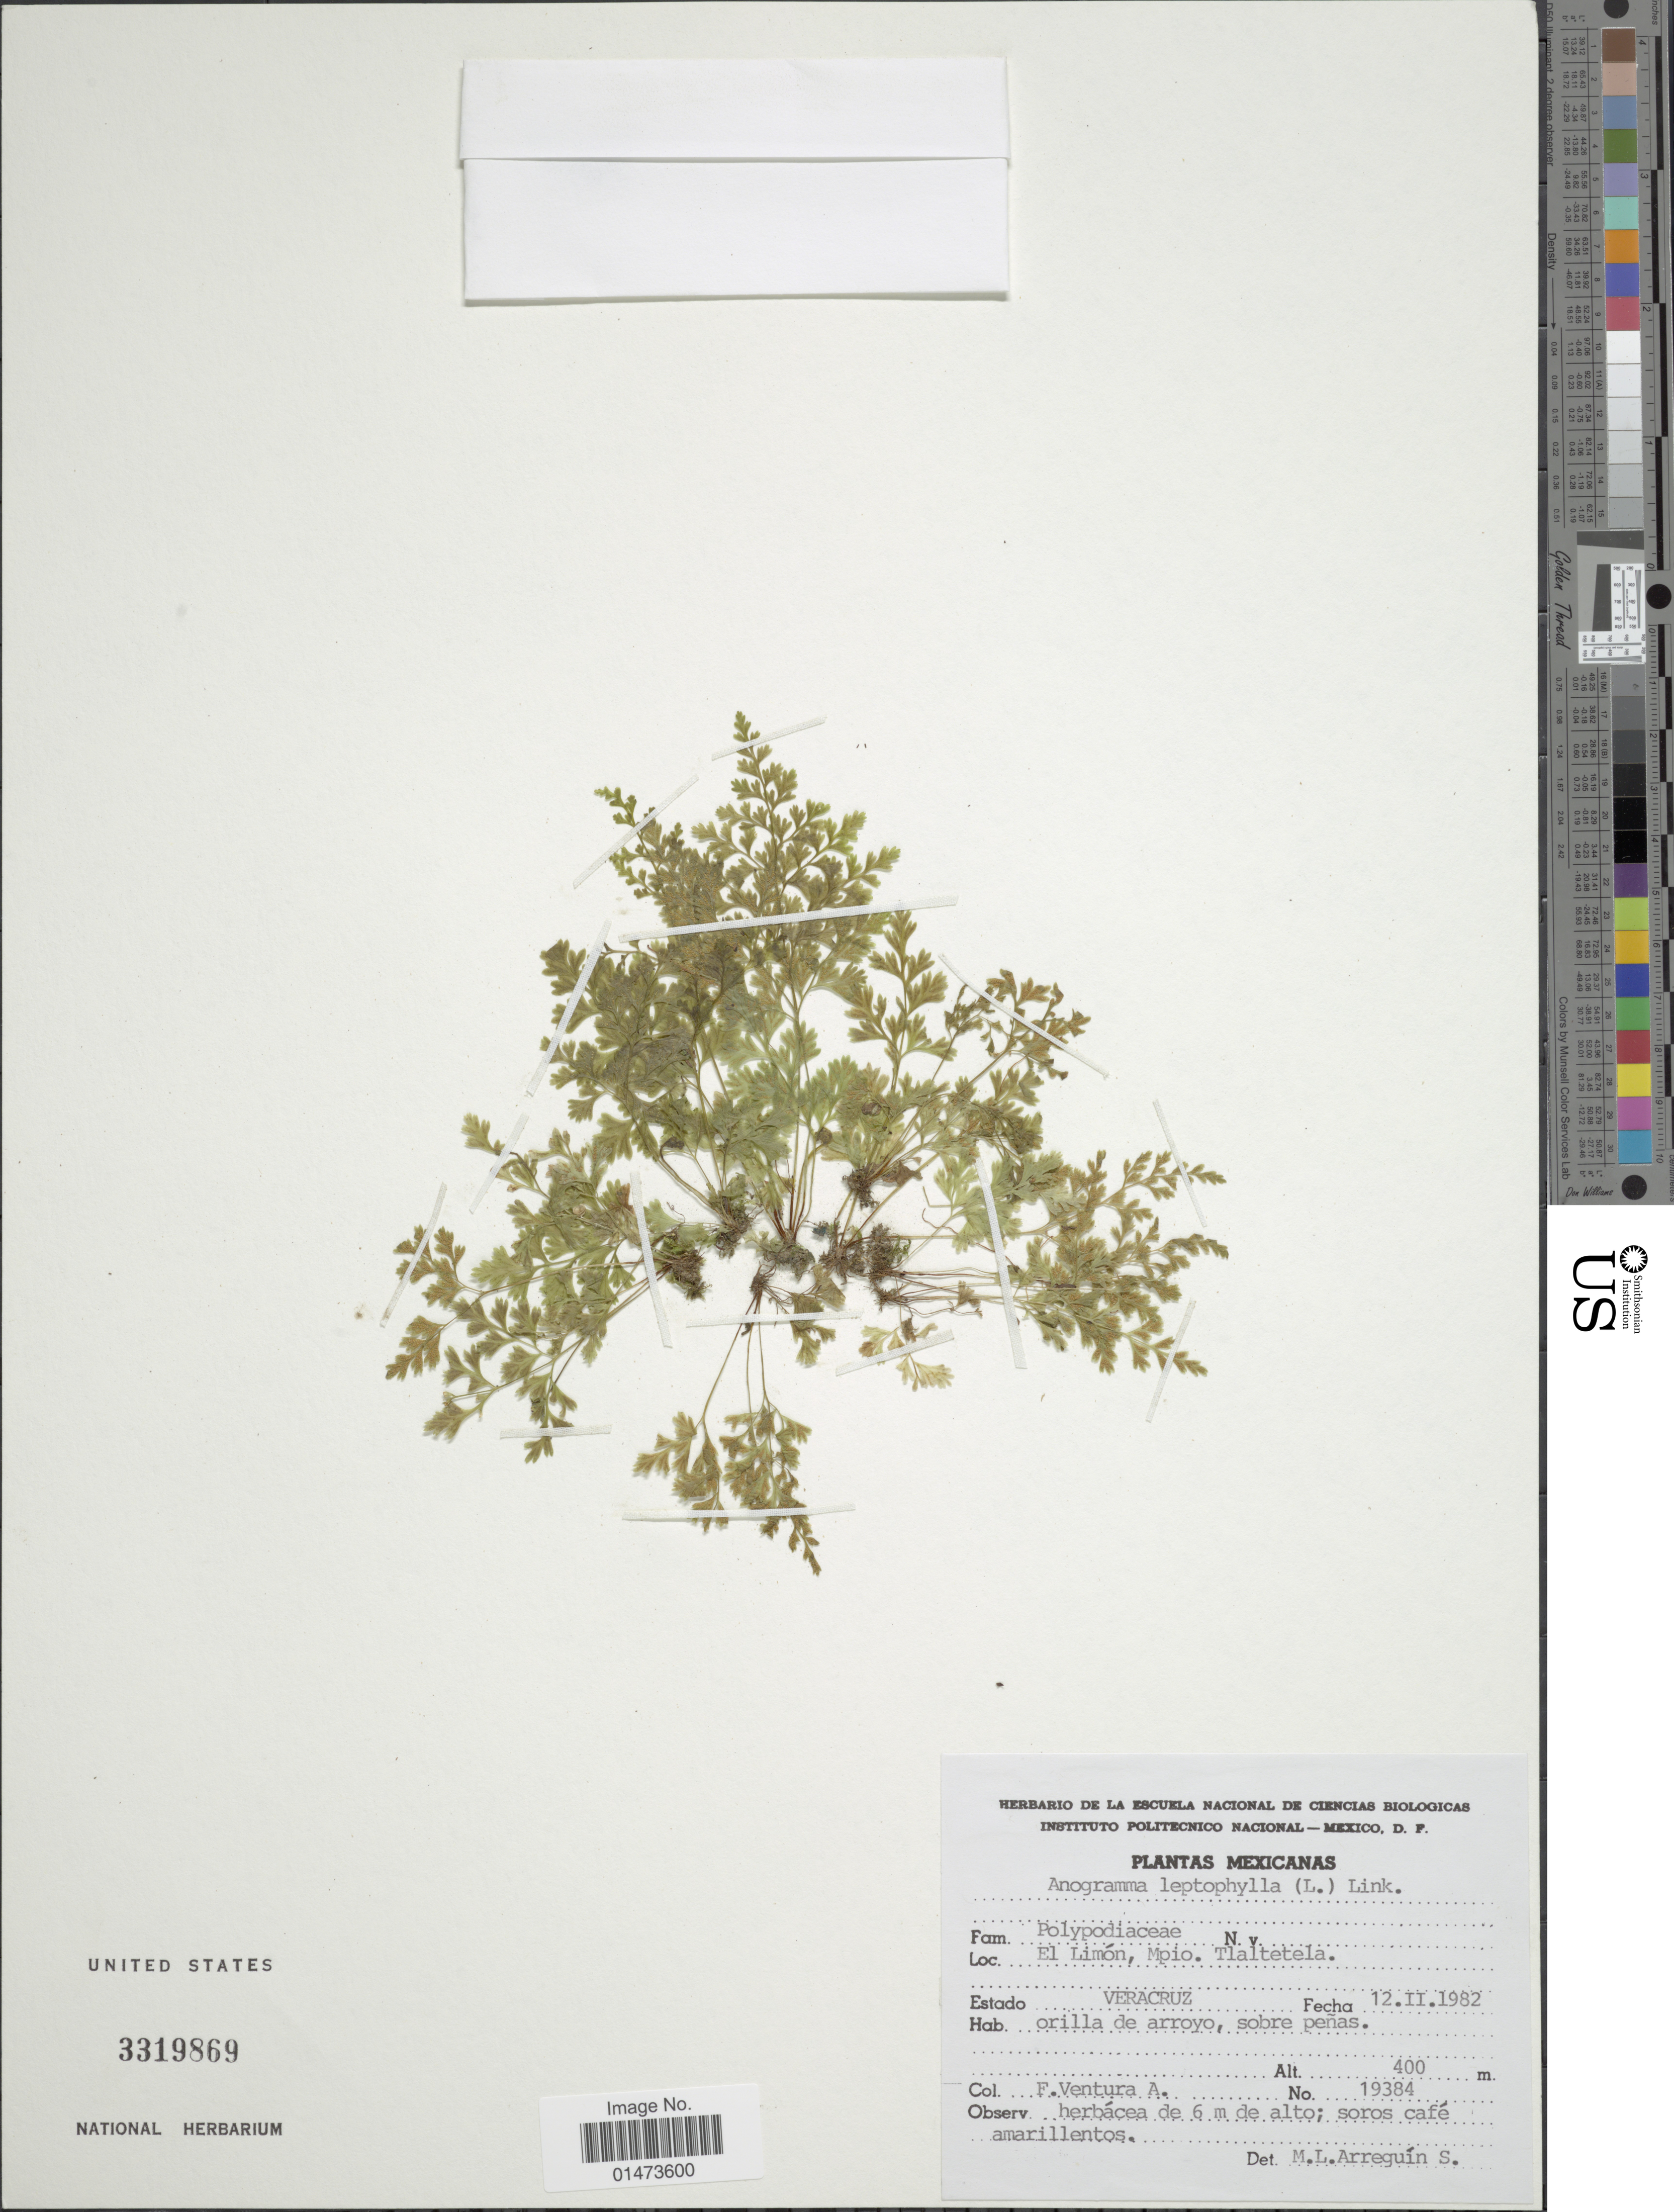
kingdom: Plantae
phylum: Tracheophyta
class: Polypodiopsida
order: Polypodiales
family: Pteridaceae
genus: Anogramma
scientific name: Anogramma leptophylla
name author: (L.) Link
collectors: F. Ventura A.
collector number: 19384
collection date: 1982-02-12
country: Mexico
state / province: Veracruz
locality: El Limón, Mpio. Tlaltetela, Veracruz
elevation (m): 400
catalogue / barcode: US 3319869